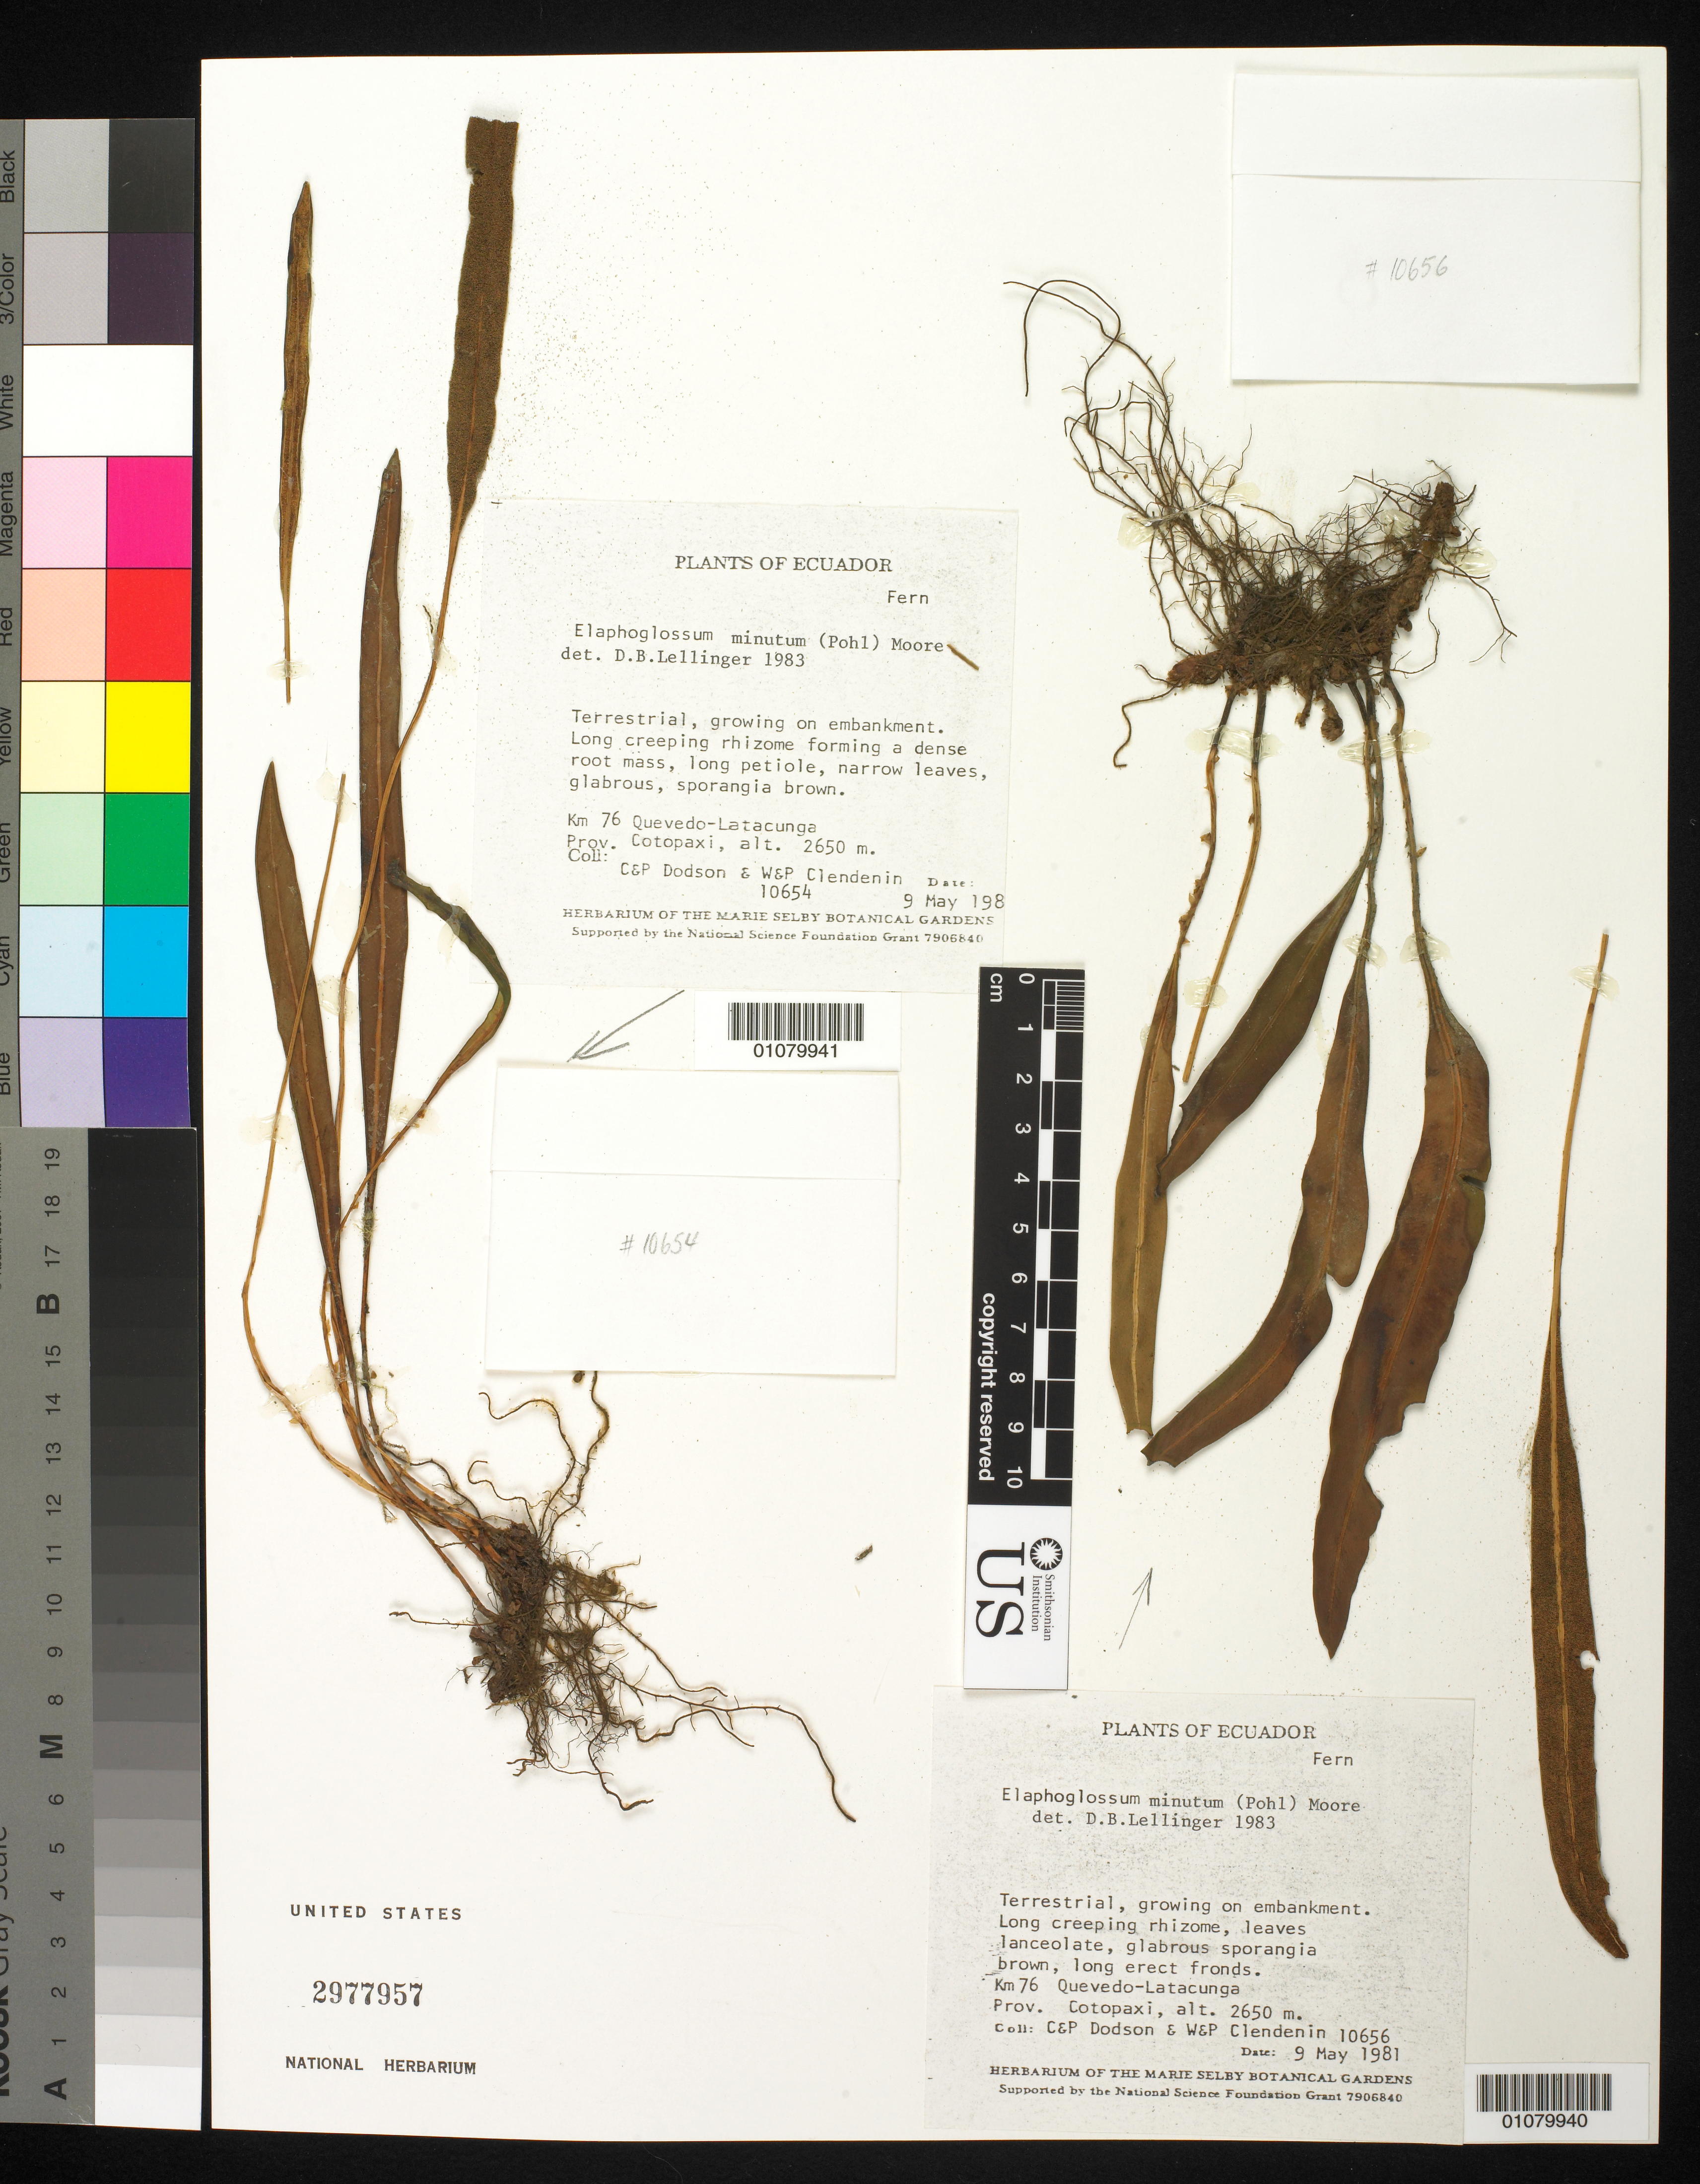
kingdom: Plantae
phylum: Tracheophyta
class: Polypodiopsida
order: Polypodiales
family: Dryopteridaceae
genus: Elaphoglossum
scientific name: Elaphoglossum minutum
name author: (Pohl ex Fée) T. Moore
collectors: C. H. Dodson, P. M. Dodson, W. Clendenin & P. Clendenin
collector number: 10654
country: Ecuador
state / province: Cotopaxi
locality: Quevedo-Latacunga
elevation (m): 2650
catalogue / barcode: US 2977957